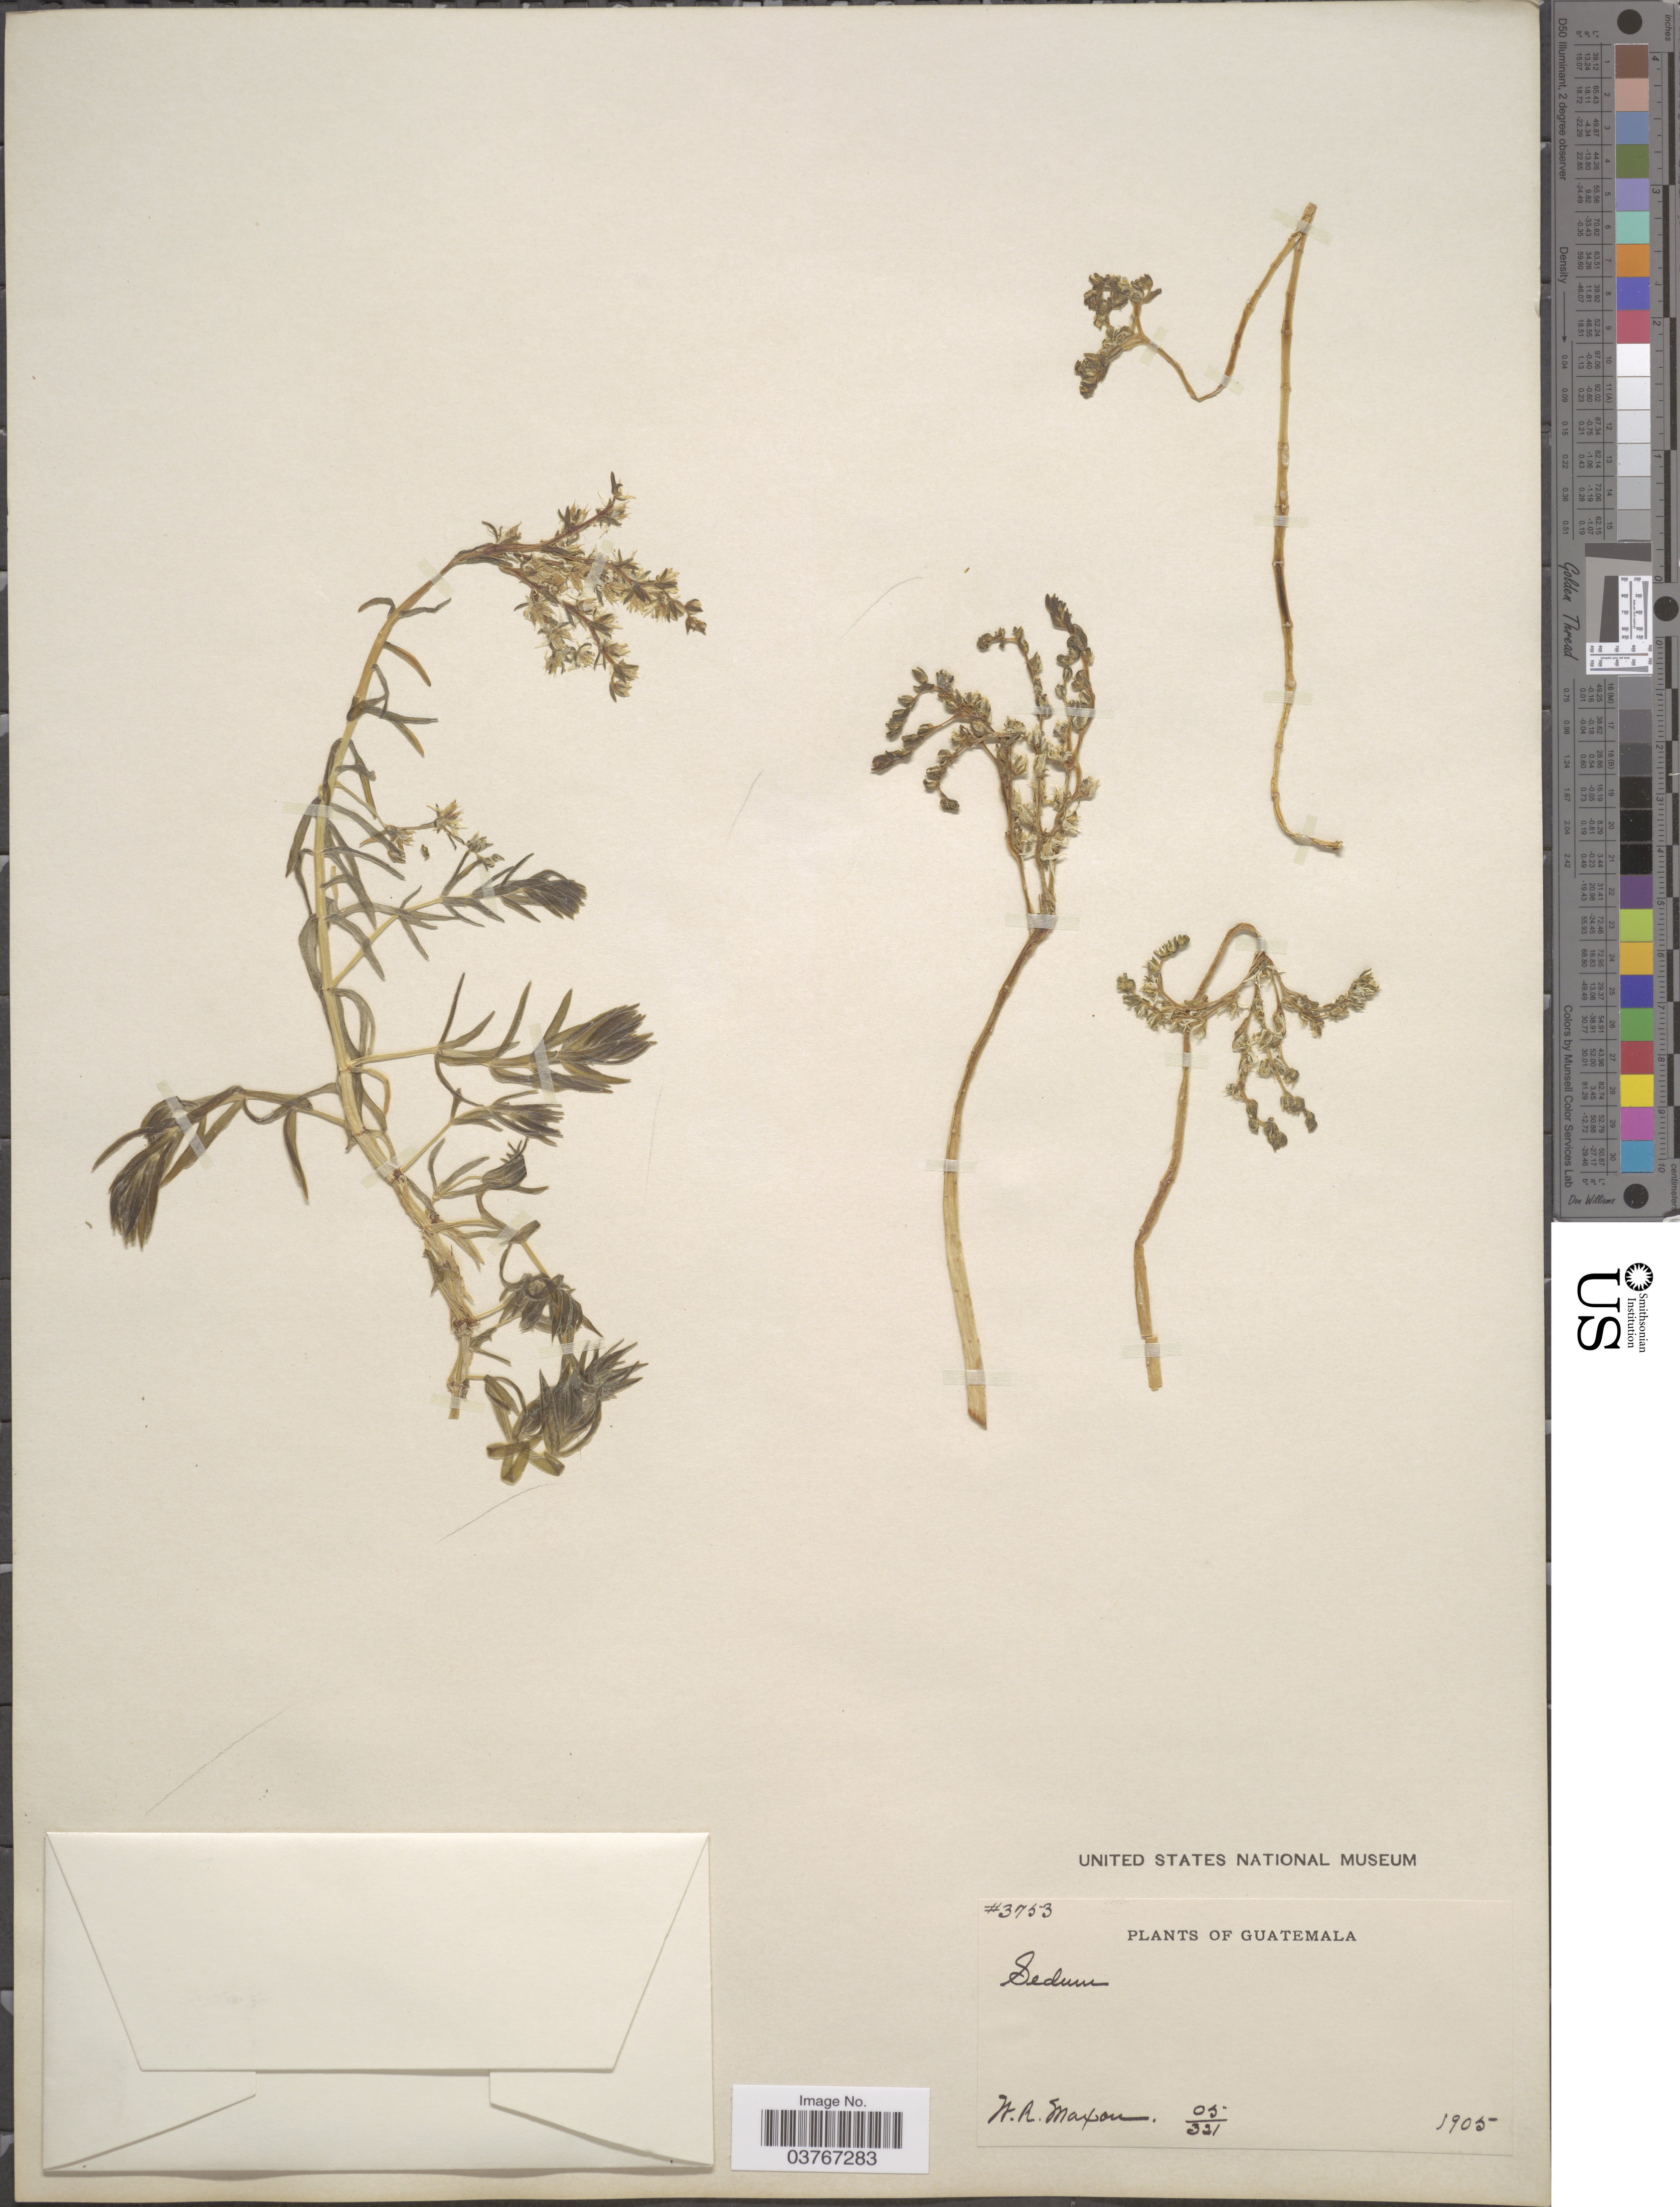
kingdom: Plantae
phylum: Tracheophyta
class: Magnoliopsida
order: Saxifragales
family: Crassulaceae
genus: Sedum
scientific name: Sedum mexicanum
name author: Britton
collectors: W. R. Maxon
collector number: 3753/05/321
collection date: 1905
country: Guatemala